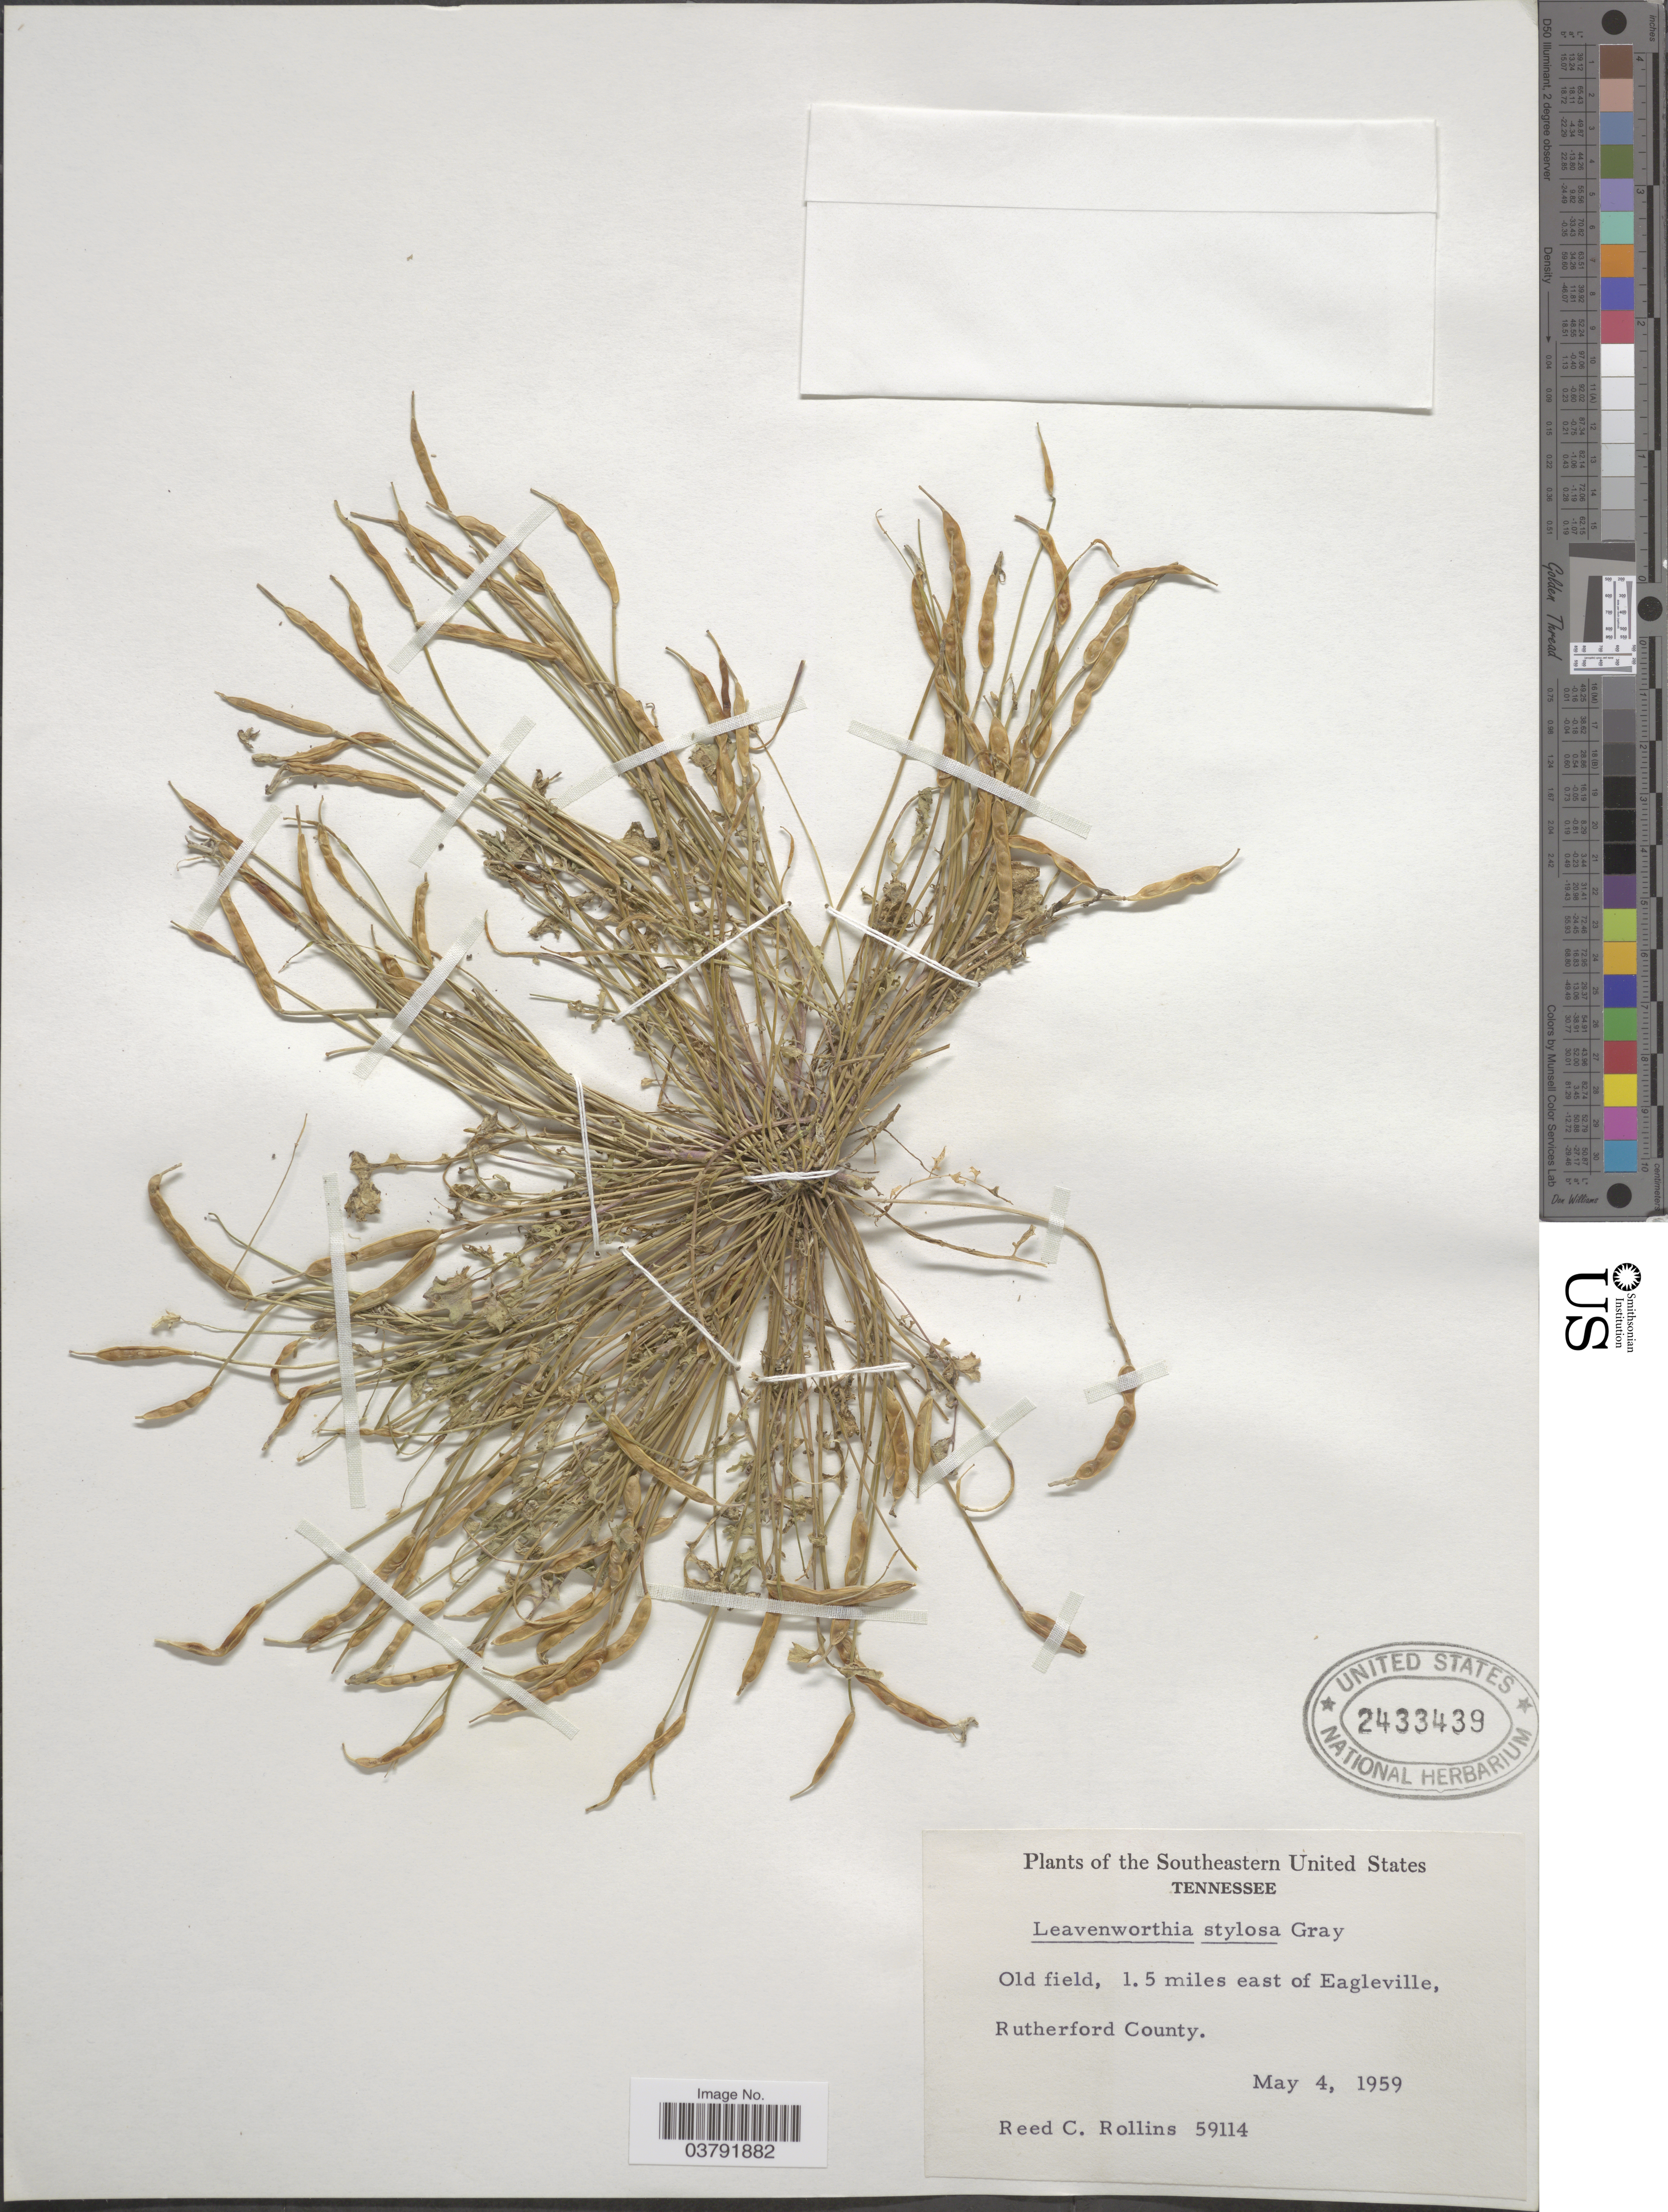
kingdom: Plantae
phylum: Tracheophyta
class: Magnoliopsida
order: Brassicales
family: Brassicaceae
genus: Leavenworthia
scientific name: Leavenworthia stylosa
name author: A. Gray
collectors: R. C. Rollins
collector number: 59114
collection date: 1959-05-04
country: United States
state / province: Tennessee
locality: Southeastern United States. Old field, 1.5 miles east of Eagleville, Rutherford County.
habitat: old field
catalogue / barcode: US 2433439